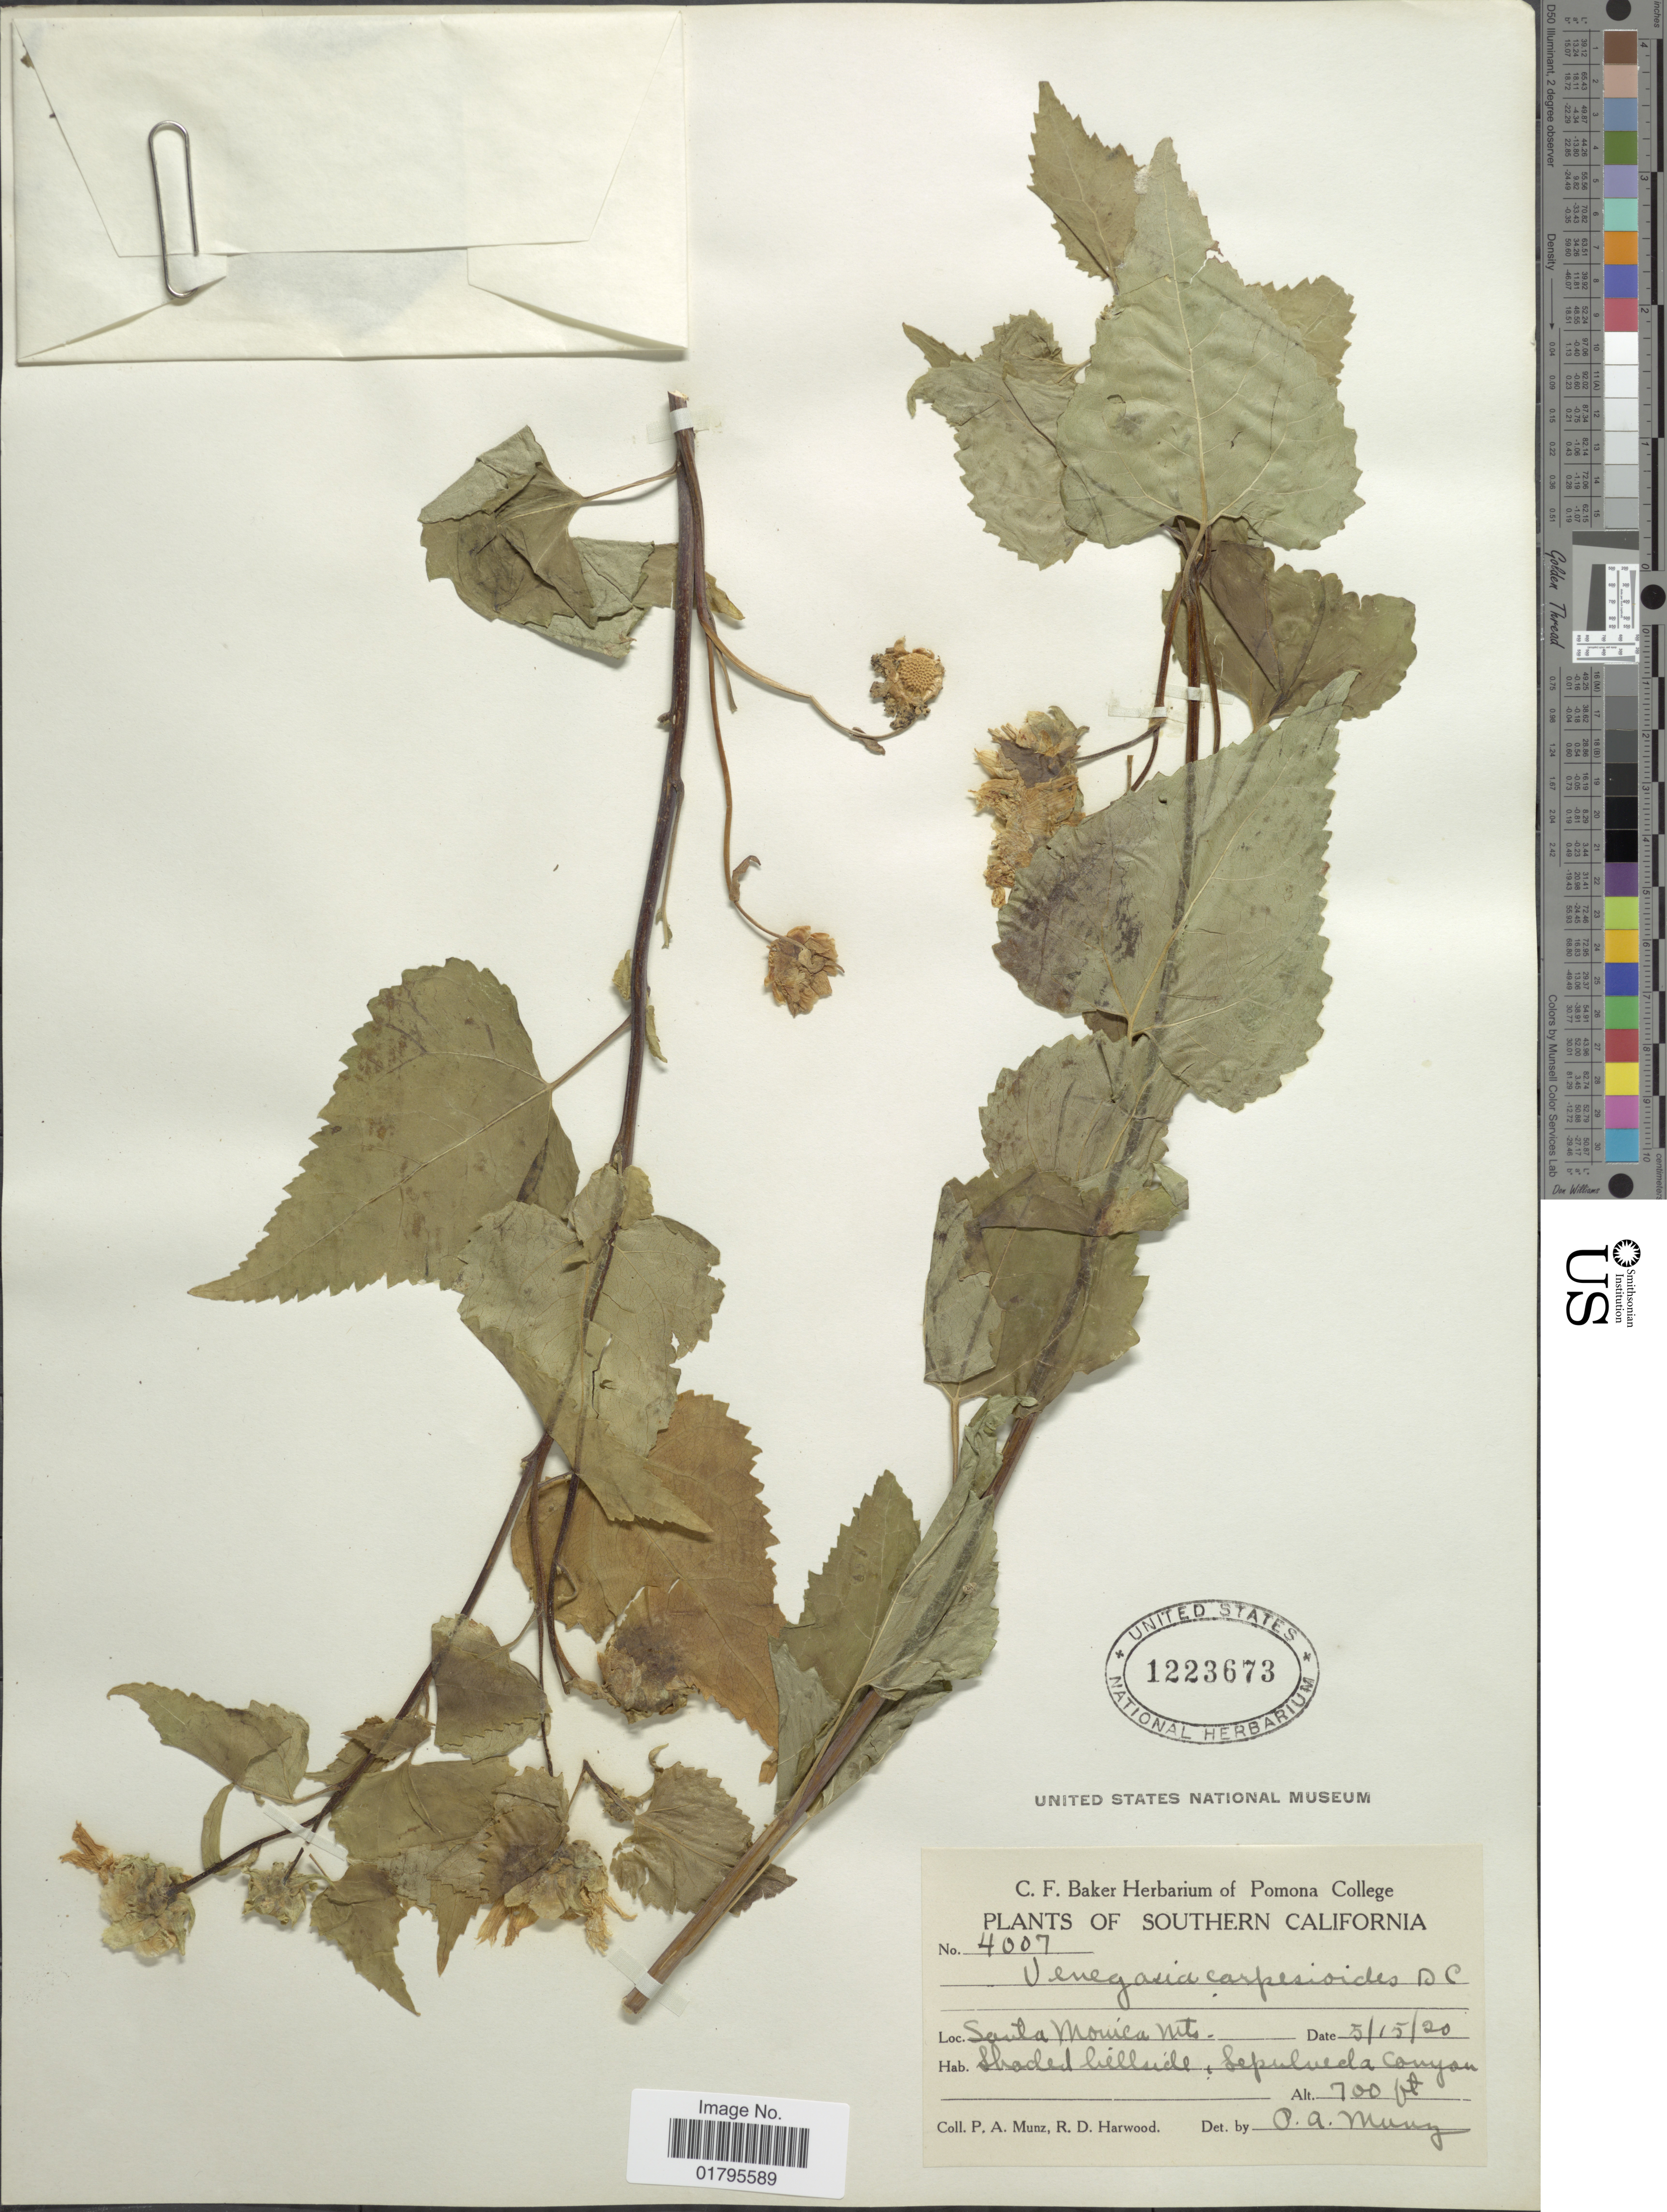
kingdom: Plantae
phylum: Tracheophyta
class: Magnoliopsida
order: Asterales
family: Asteraceae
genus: Venegasia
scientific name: Venegasia carpesioides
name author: DC.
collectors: P. A. Munz & R. Harwood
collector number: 4007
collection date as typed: Transcribed d/m/y: 15/5/20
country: United States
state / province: California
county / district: Los Angeles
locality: Southern California, Santa Monica Mts.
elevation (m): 213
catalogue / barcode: US 1223673